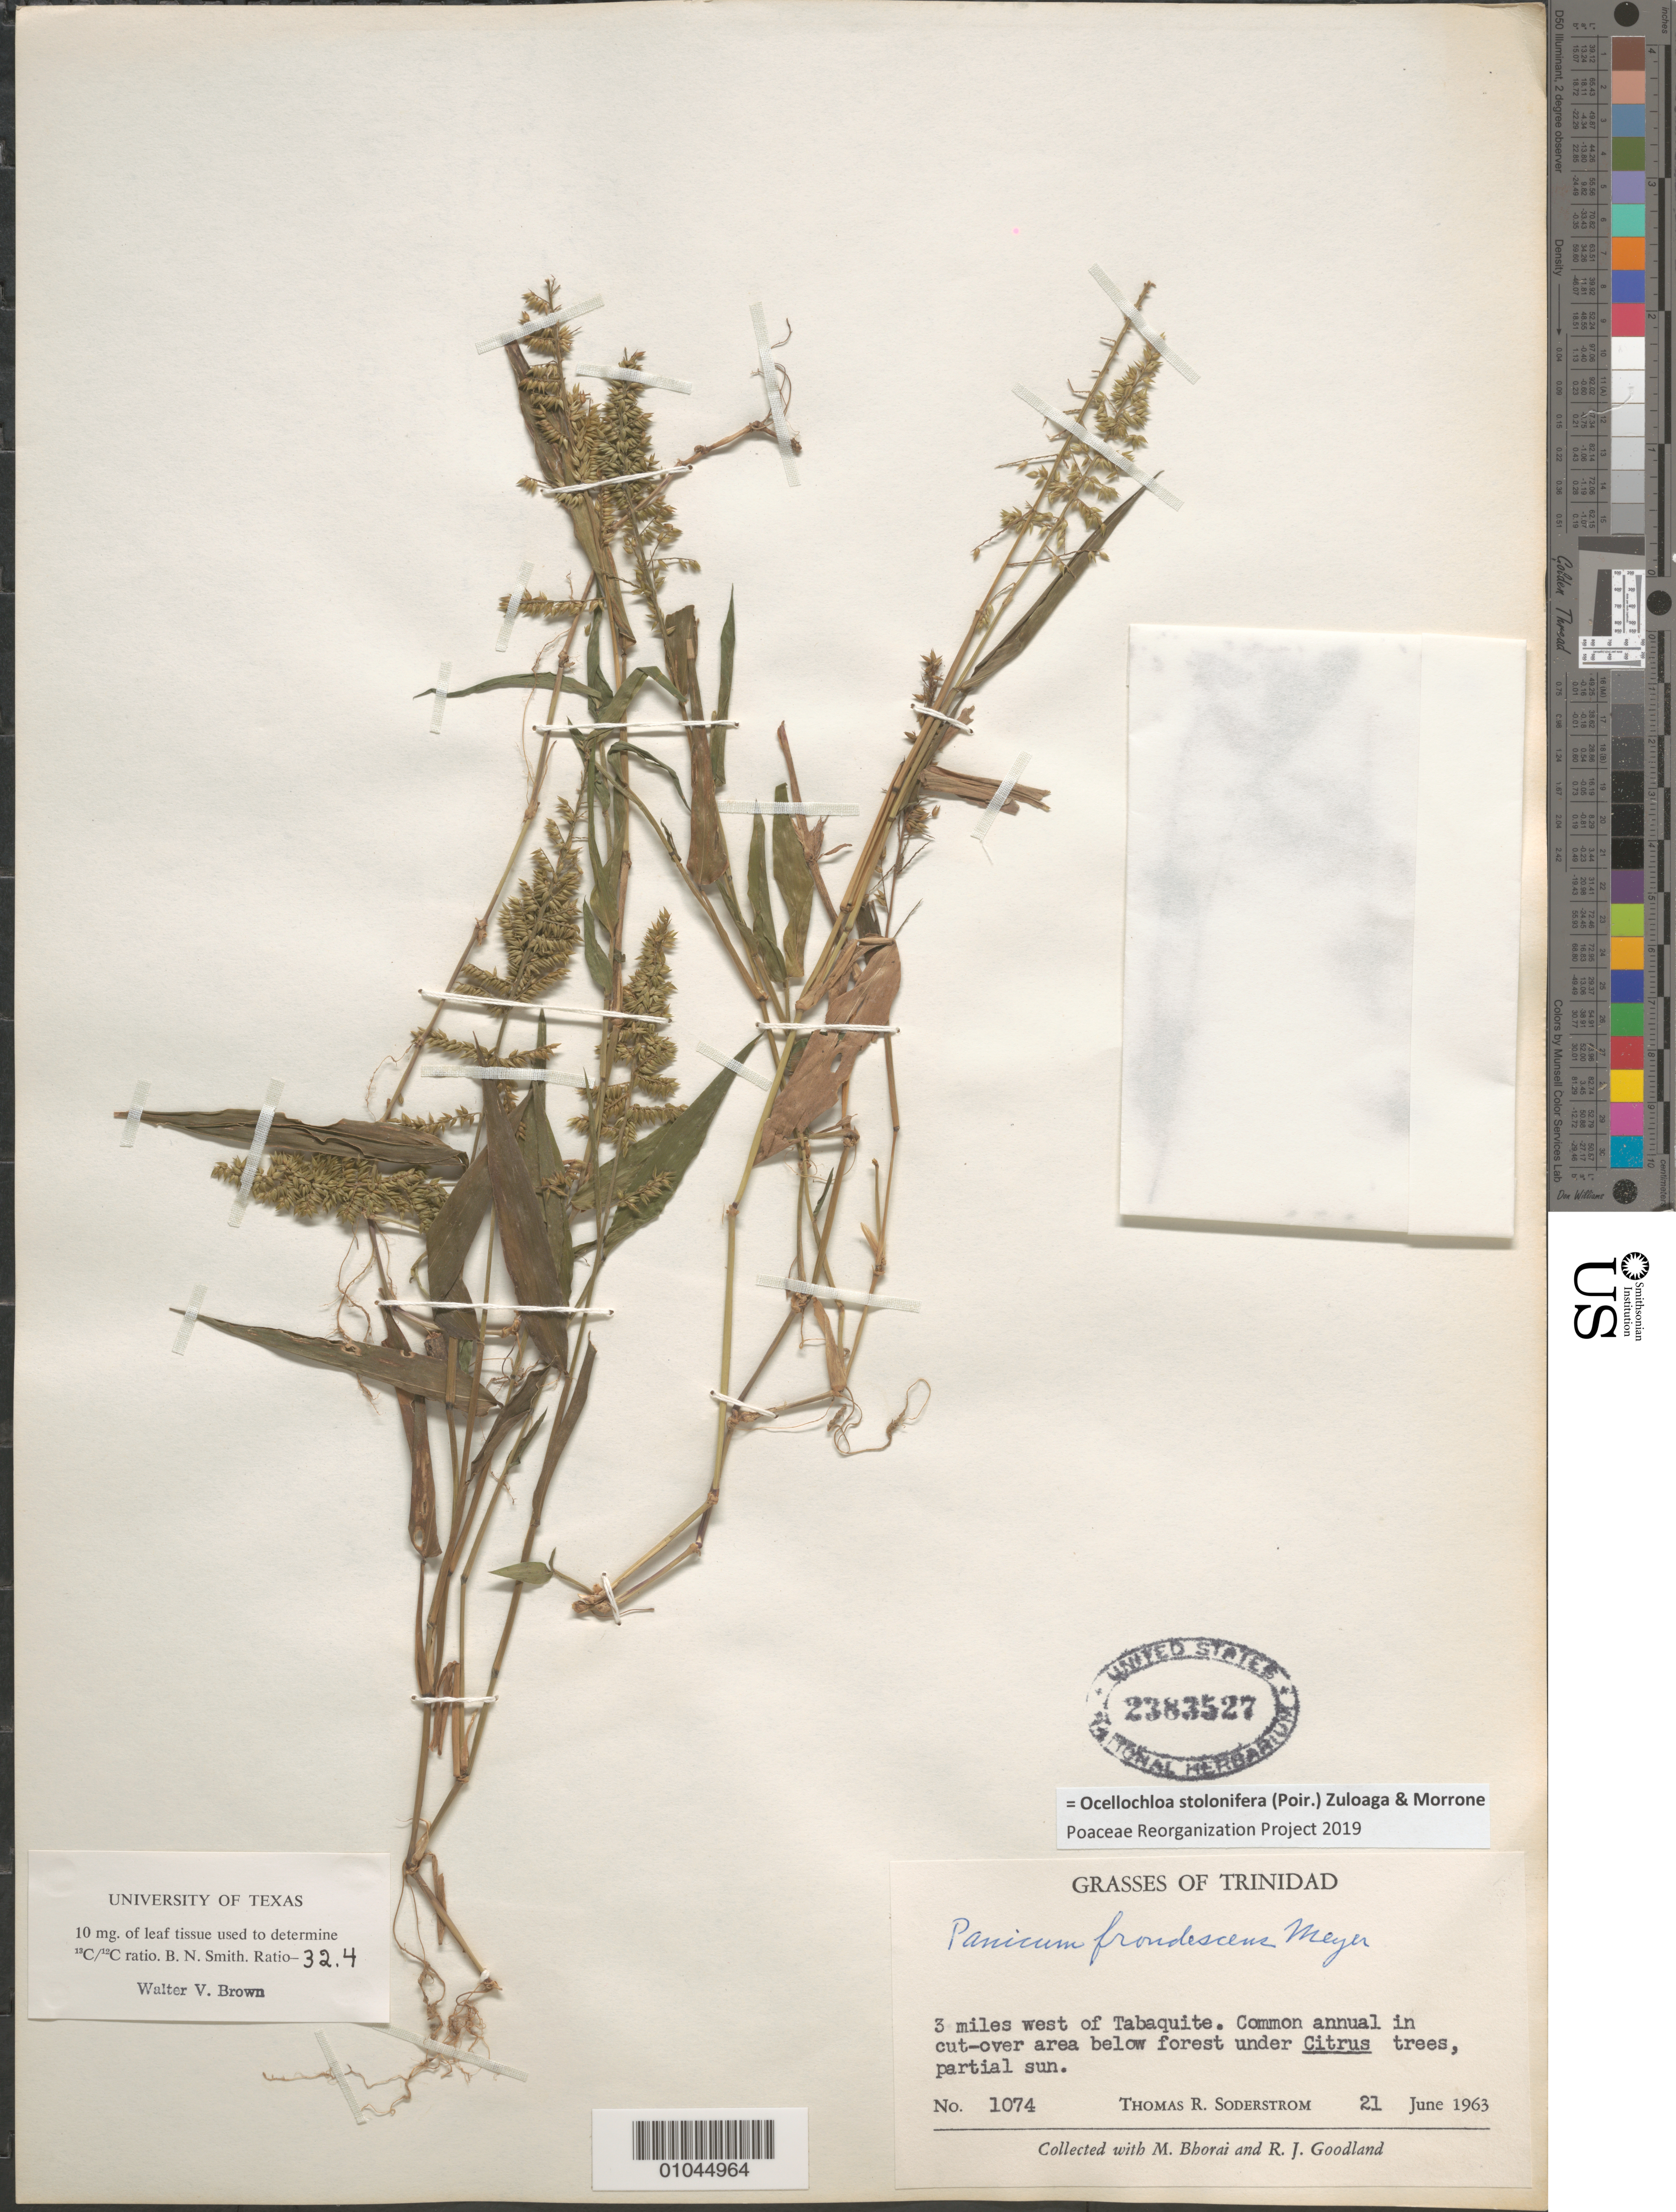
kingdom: Plantae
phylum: Tracheophyta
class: Liliopsida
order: Poales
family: Poaceae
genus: Panicum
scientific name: Panicum frondescens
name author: G. Mey.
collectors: T. R. Soderstrom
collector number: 1074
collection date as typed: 21 Jun 1963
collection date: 1963-06-21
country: Trinidad and Tobago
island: Trinidad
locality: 3 miles W of Tabaquite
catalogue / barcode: US 2383527